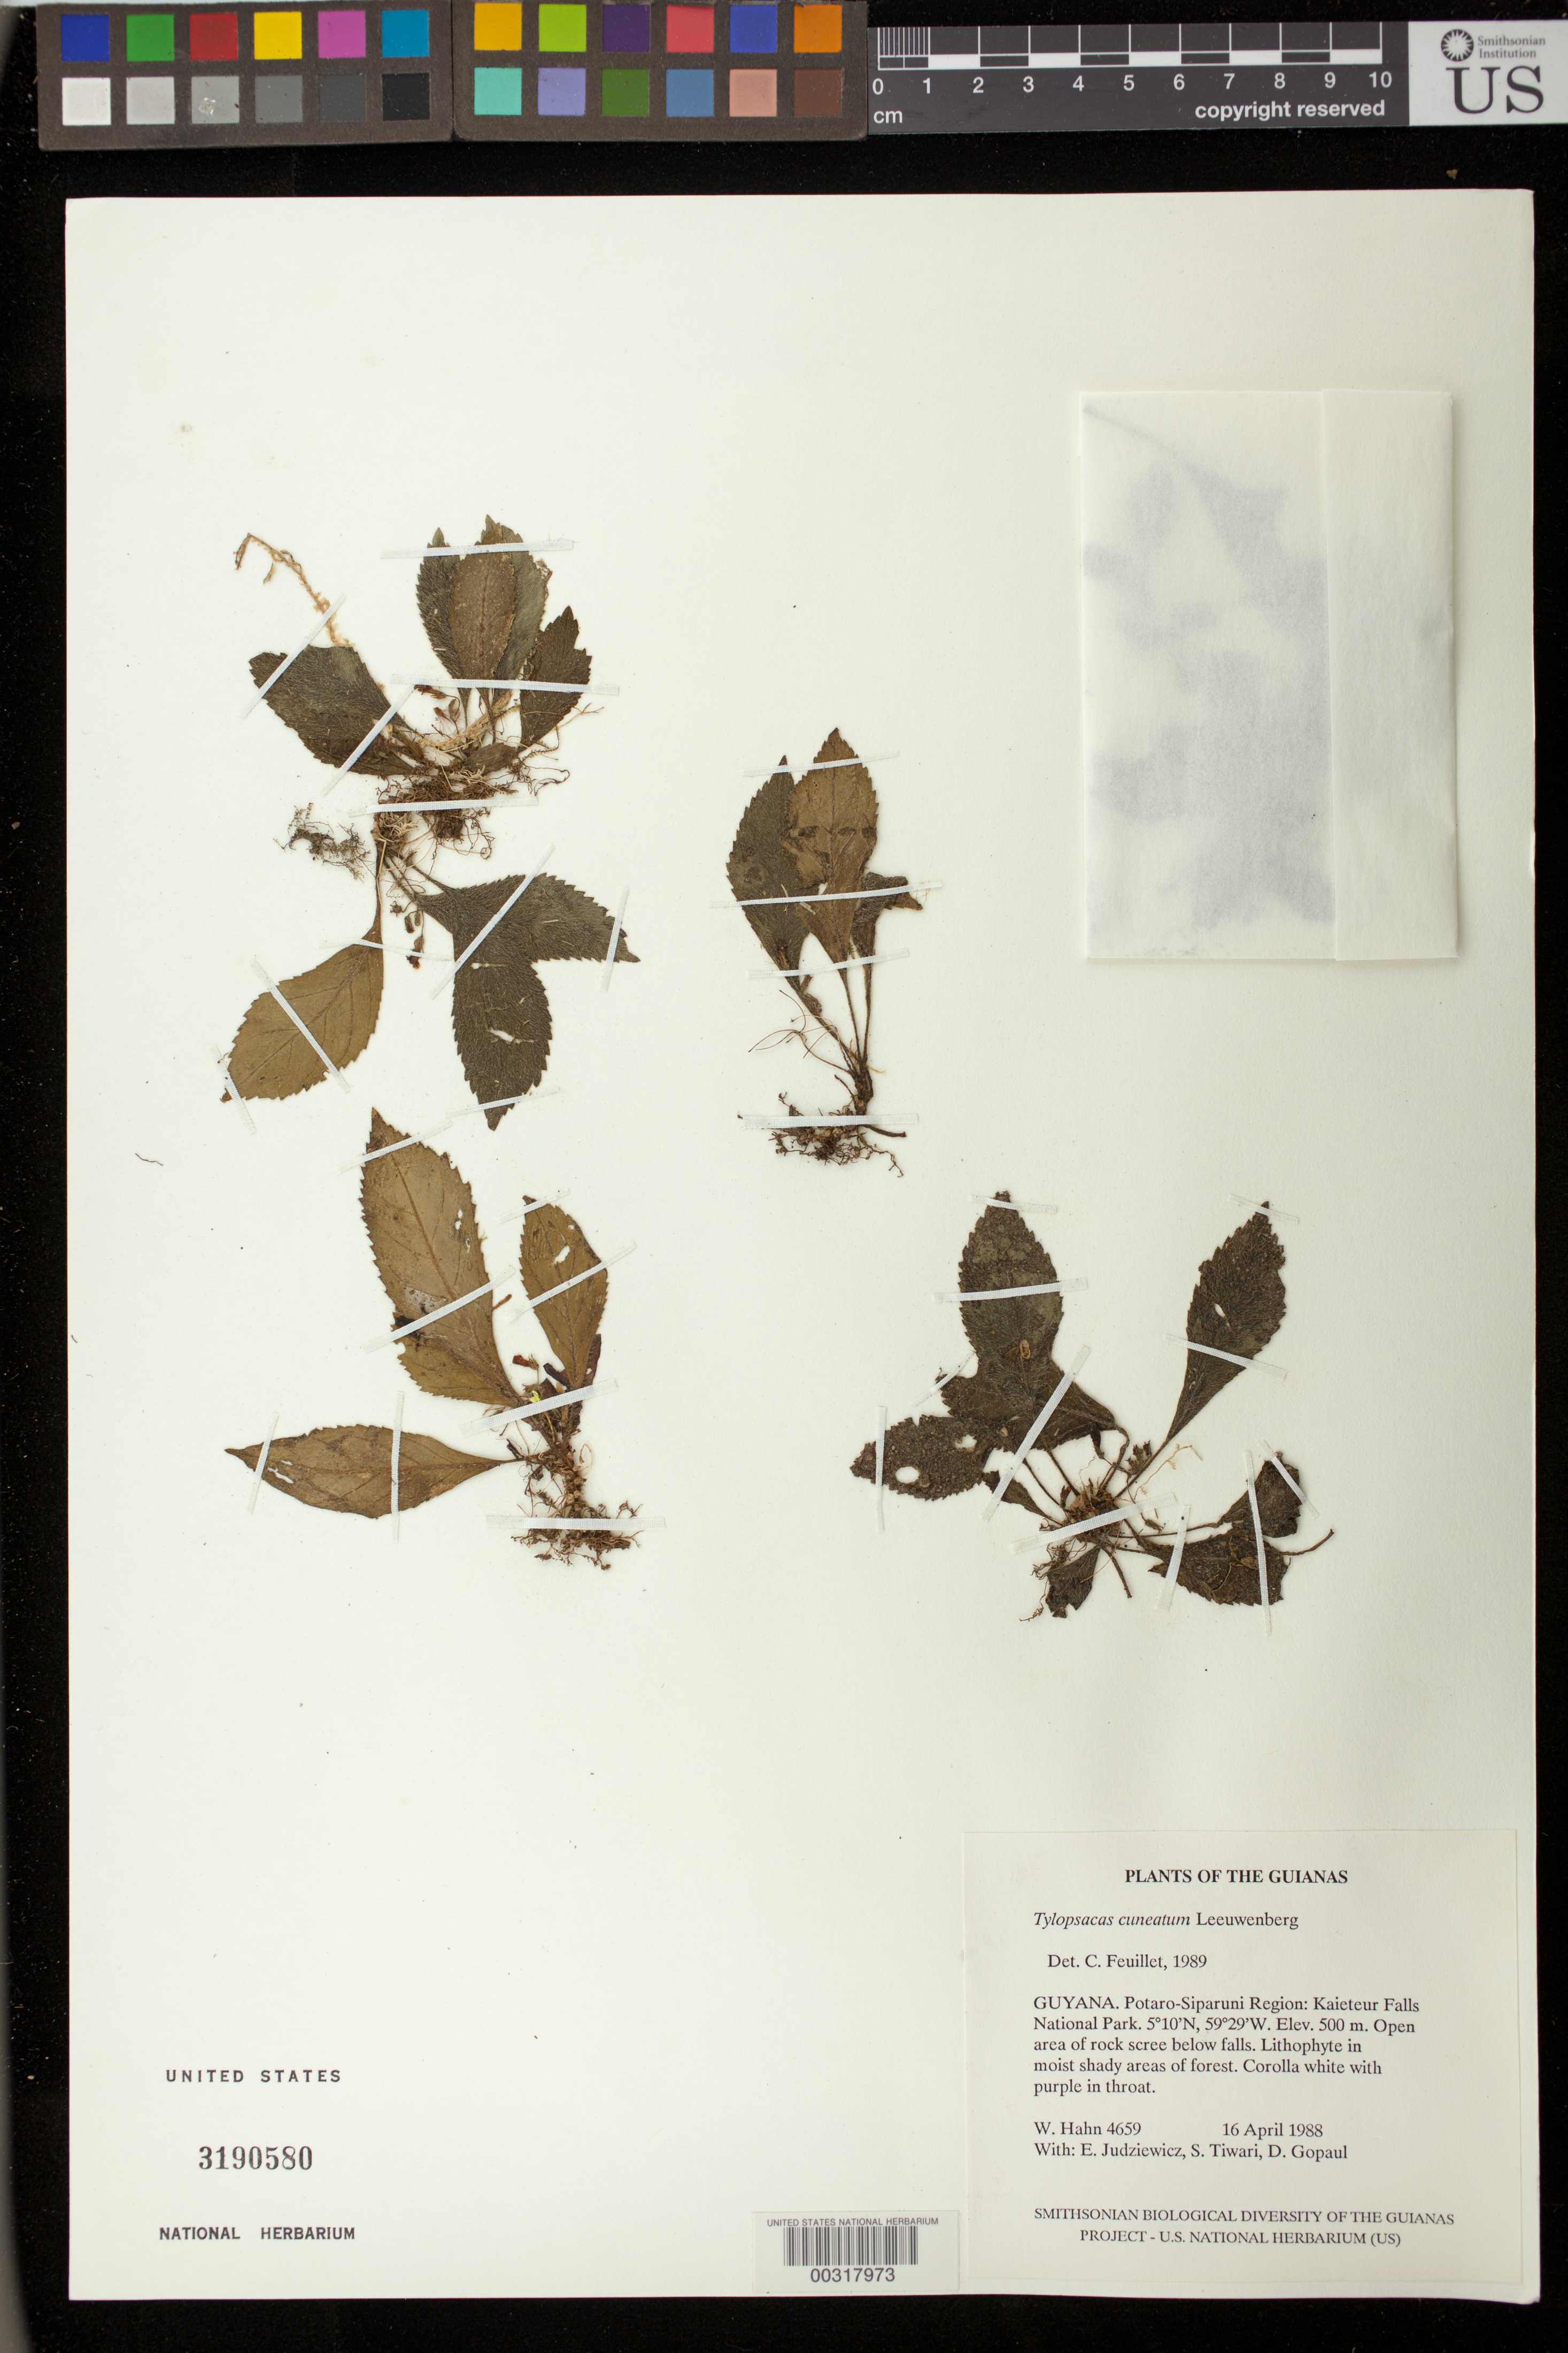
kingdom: Plantae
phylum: Tracheophyta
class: Magnoliopsida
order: Lamiales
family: Gesneriaceae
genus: Tylopsacas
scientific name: Tylopsacas cuneata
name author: (Gleason) Leeuwenb.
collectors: W. J. Hahn, E. J. Judziewicz, S. Tiwari & D. Gopaul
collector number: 4659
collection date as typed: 16 Apr 1988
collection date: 1988-04-16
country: Guyana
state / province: Potaro-Siparuni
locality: Kaieteur Falls National Park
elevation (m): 500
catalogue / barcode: US 3190580